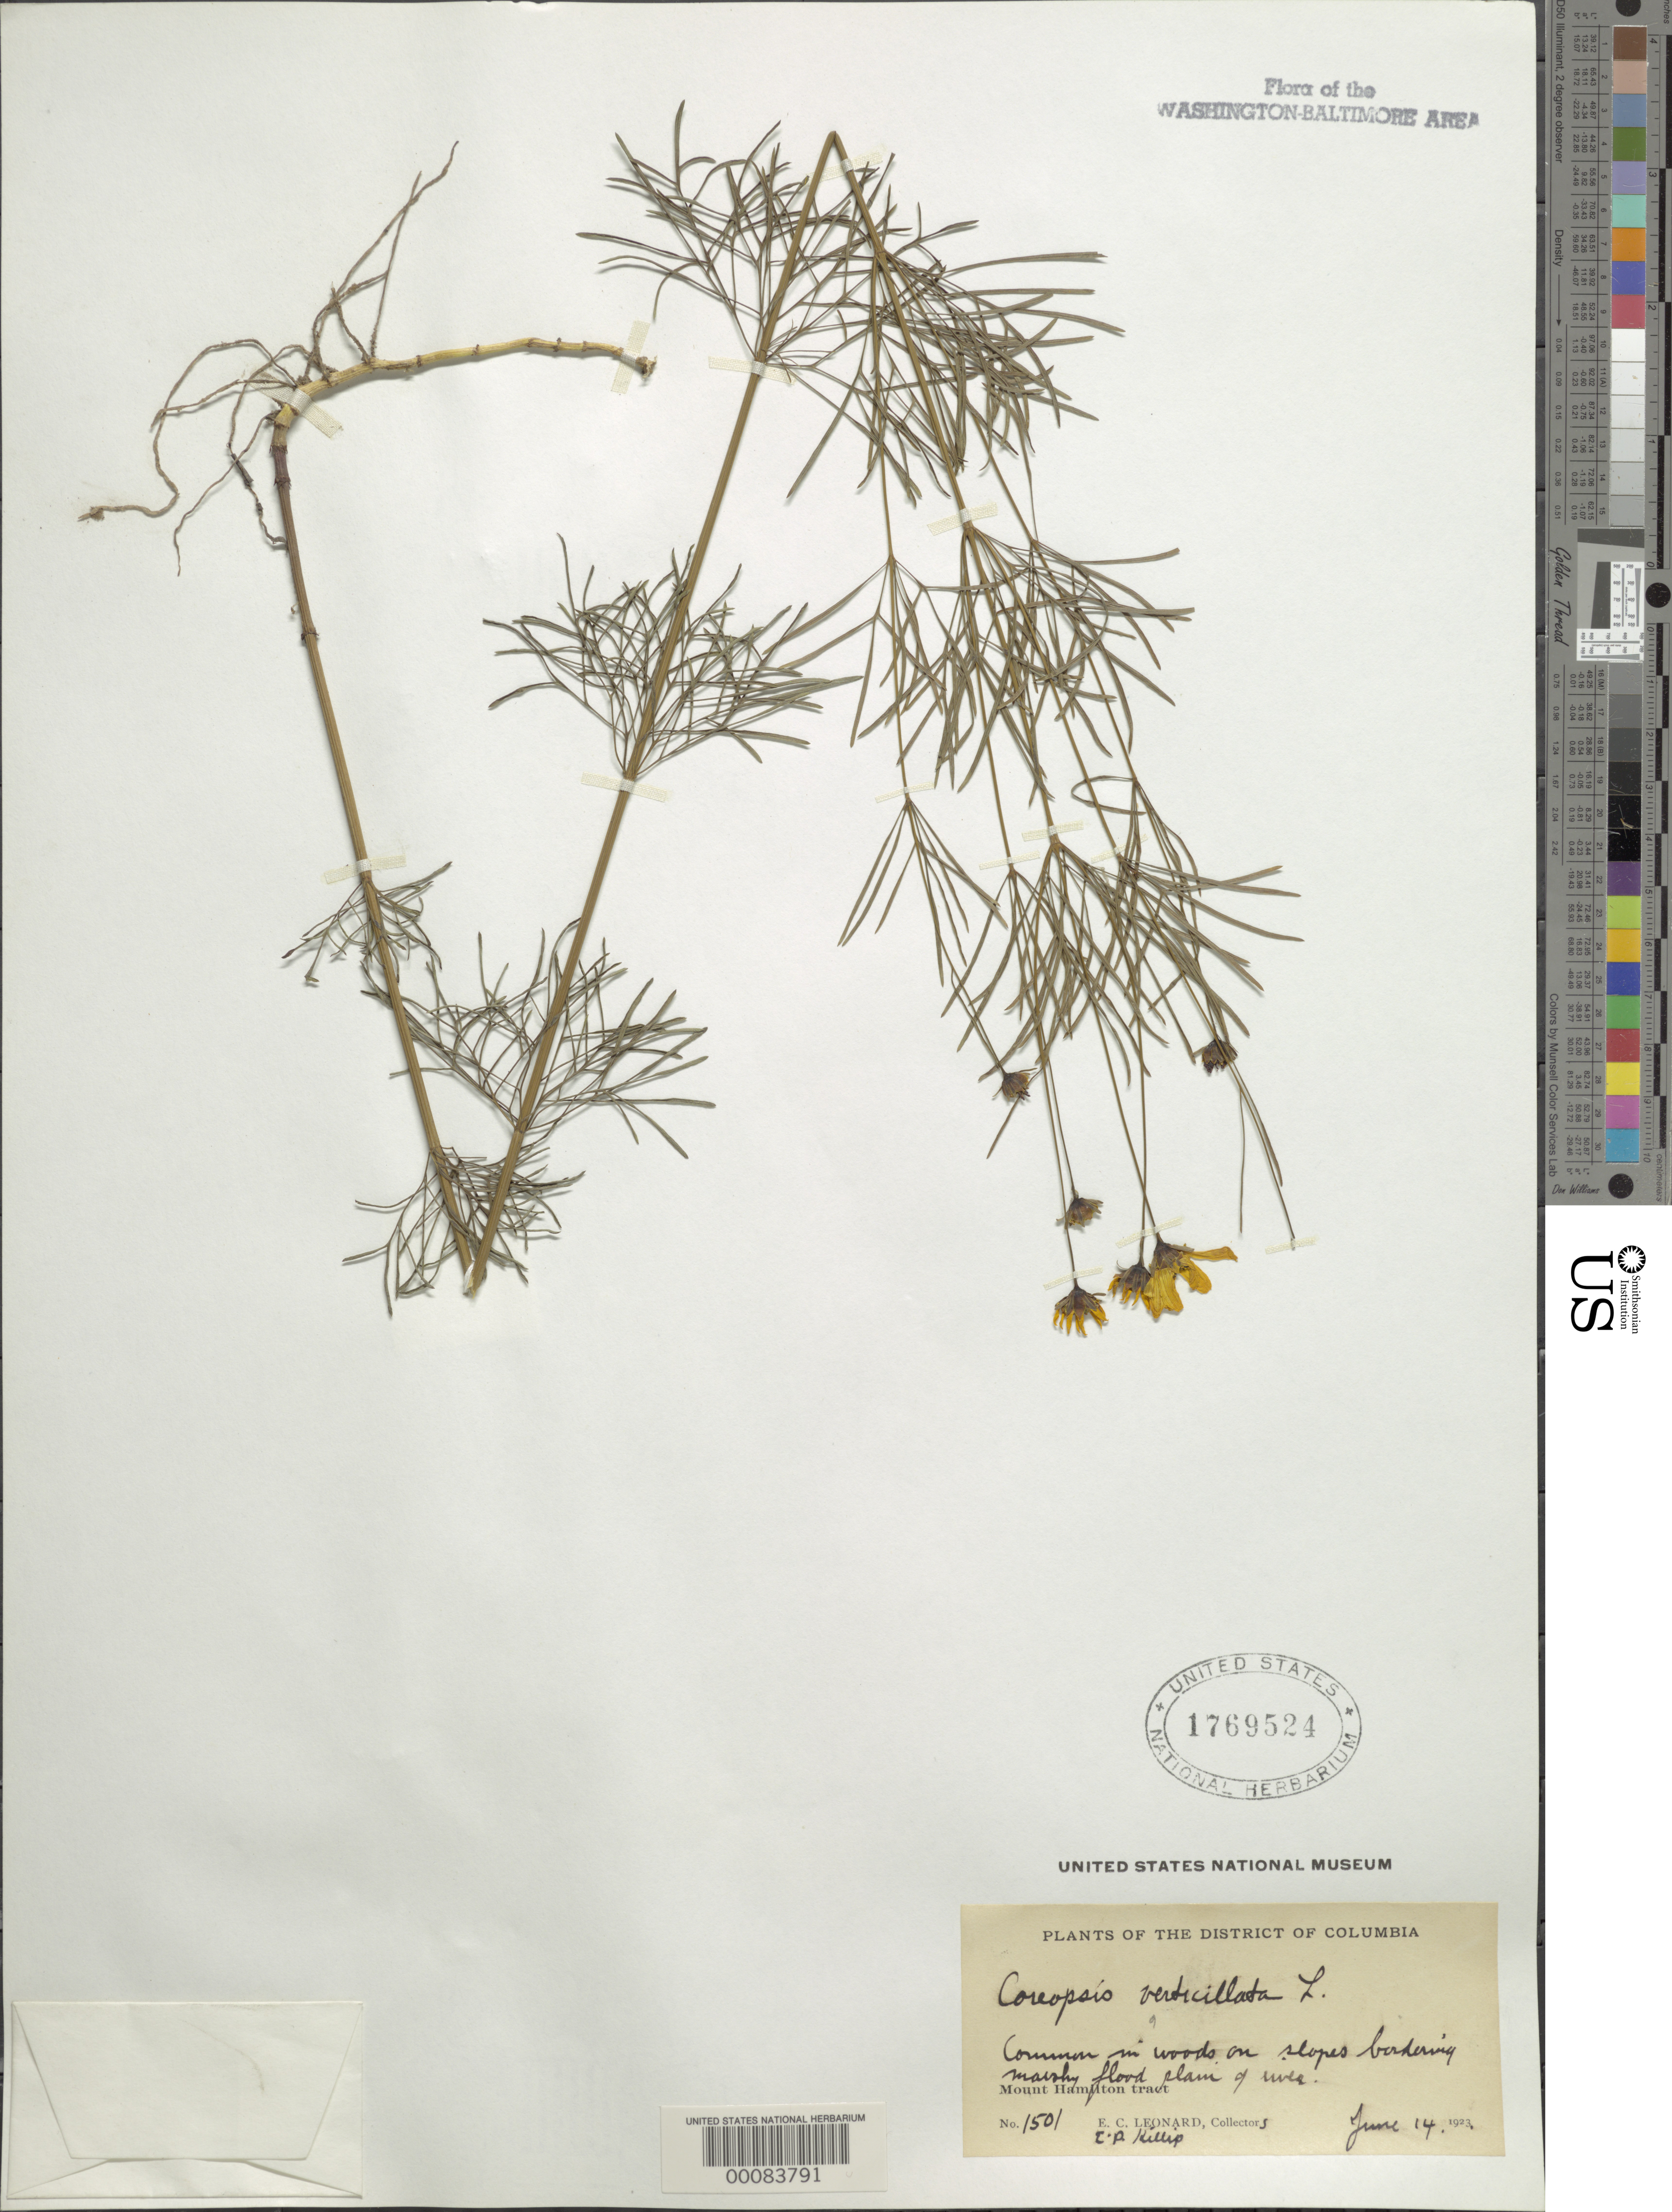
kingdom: Plantae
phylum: Tracheophyta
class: Magnoliopsida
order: Asterales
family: Asteraceae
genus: Coreopsis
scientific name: Coreopsis verticillata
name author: L.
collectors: E. C. Leonard & E. P. Killip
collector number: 1501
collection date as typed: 14 Jun 1923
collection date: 1923-06-14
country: United States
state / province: District of Columbia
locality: Mount Hamilton vicinity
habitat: Woods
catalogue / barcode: US 1769524